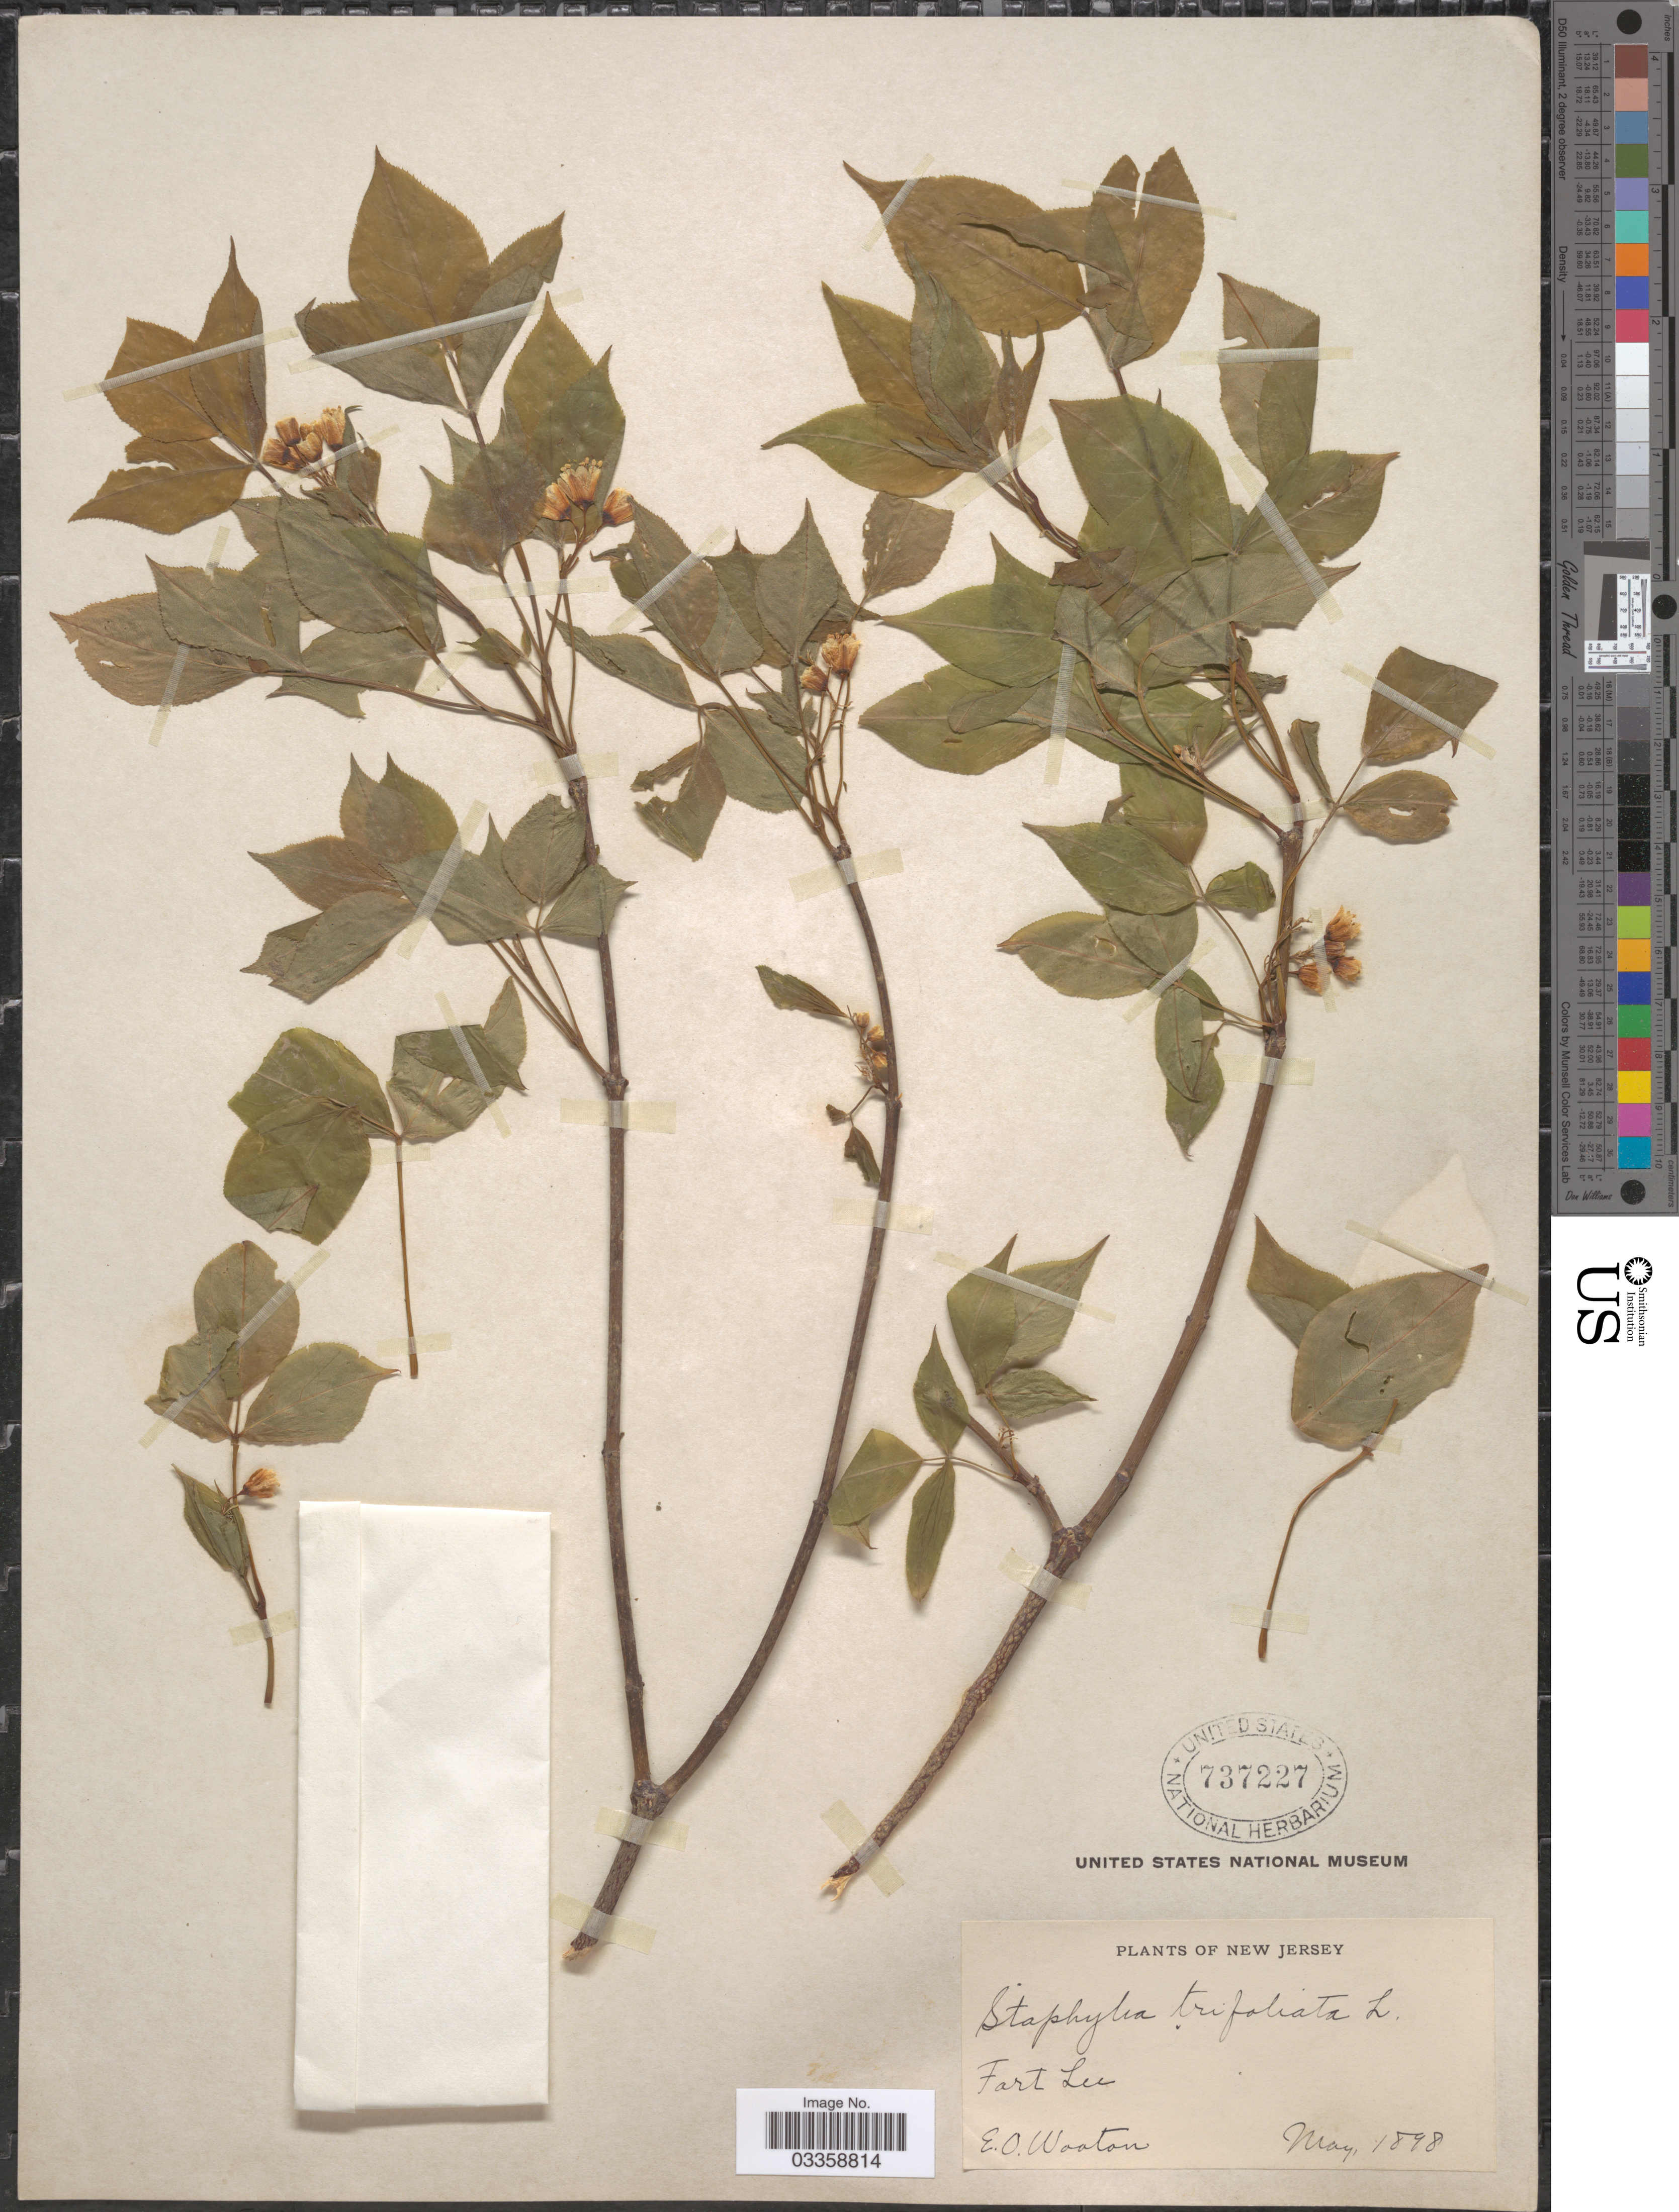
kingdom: Plantae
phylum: Tracheophyta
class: Magnoliopsida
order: Crossosomatales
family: Staphyleaceae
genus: Staphylea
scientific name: Staphylea trifolia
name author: L.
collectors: E. O. Wooton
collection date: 1898-05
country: United States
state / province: New Jersey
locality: Fort Lee.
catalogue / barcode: US 737227